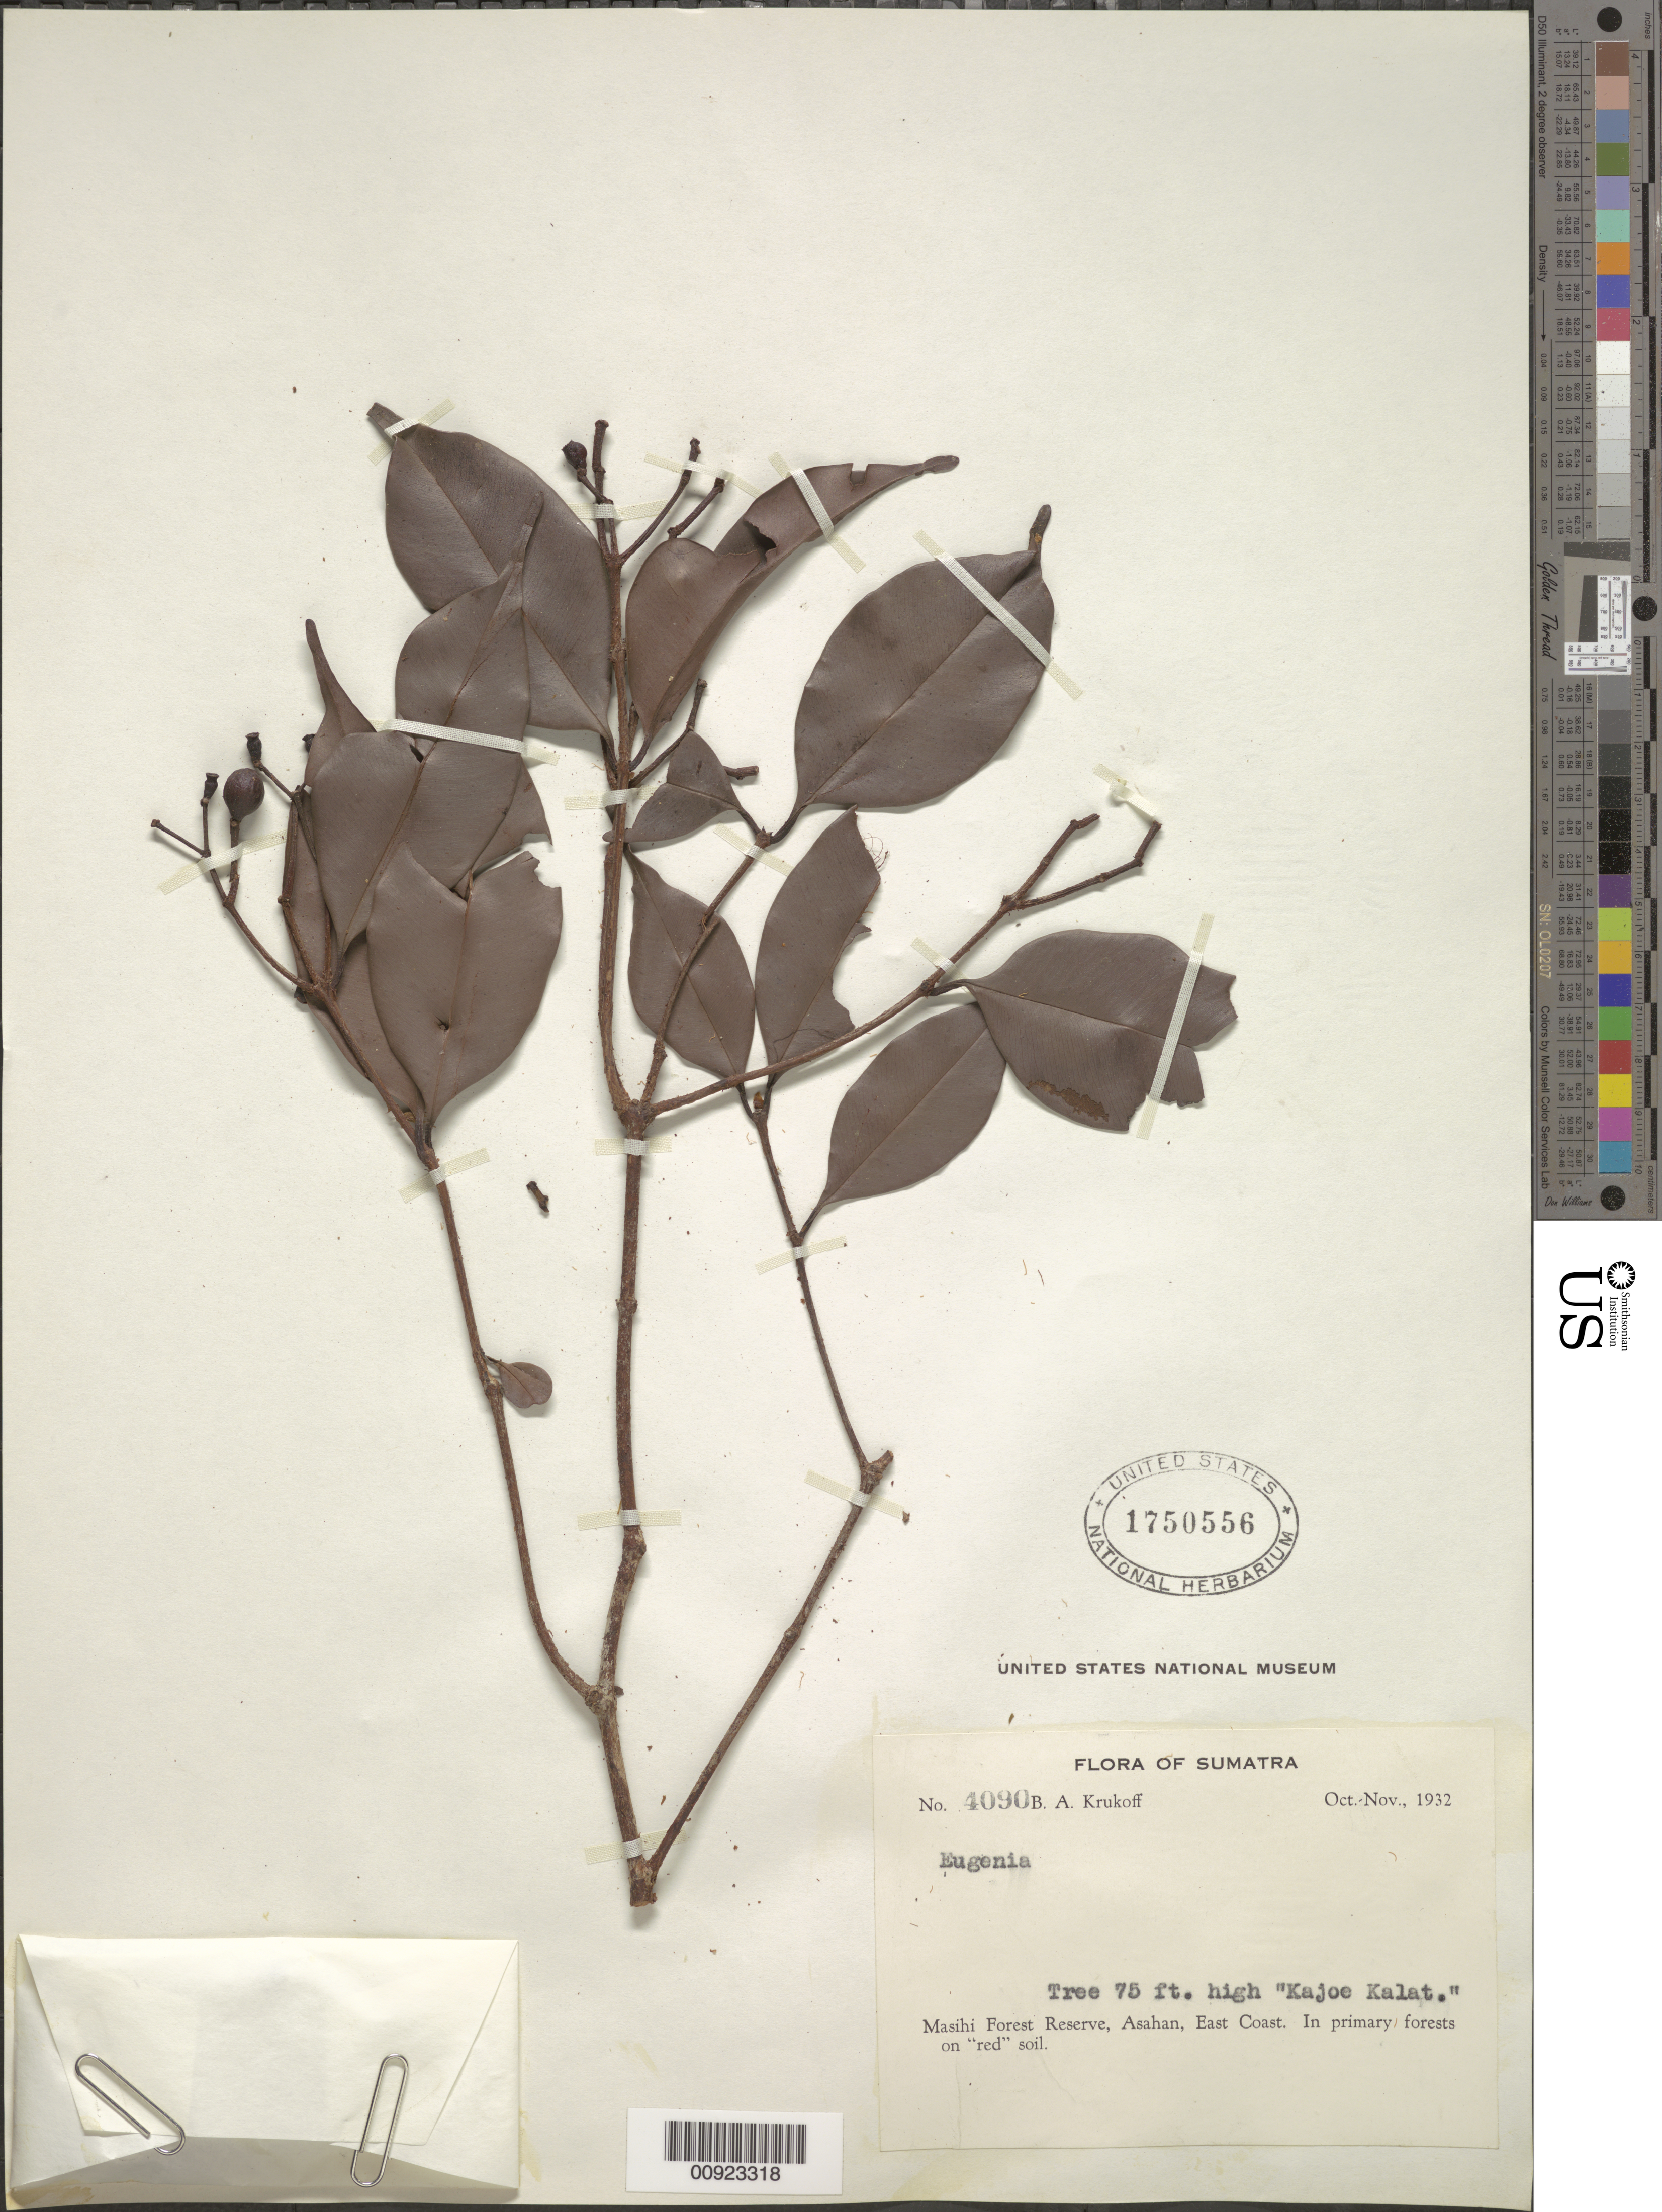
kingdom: Plantae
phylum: Tracheophyta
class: Magnoliopsida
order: Myrtales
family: Myrtaceae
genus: Syzygium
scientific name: Syzygium sp.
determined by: Strong, Mark T., (BOT), Smithsonian Institution - National Museum of Natural History (UNITED STATES)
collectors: B. A. Krukoff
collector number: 4090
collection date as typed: Oct 1932 to Nov 1932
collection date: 1932-10/1932-11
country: Indonesia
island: Sumatra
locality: East coast, Asahan, Masihi Forest Reserve.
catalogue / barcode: US 1750556